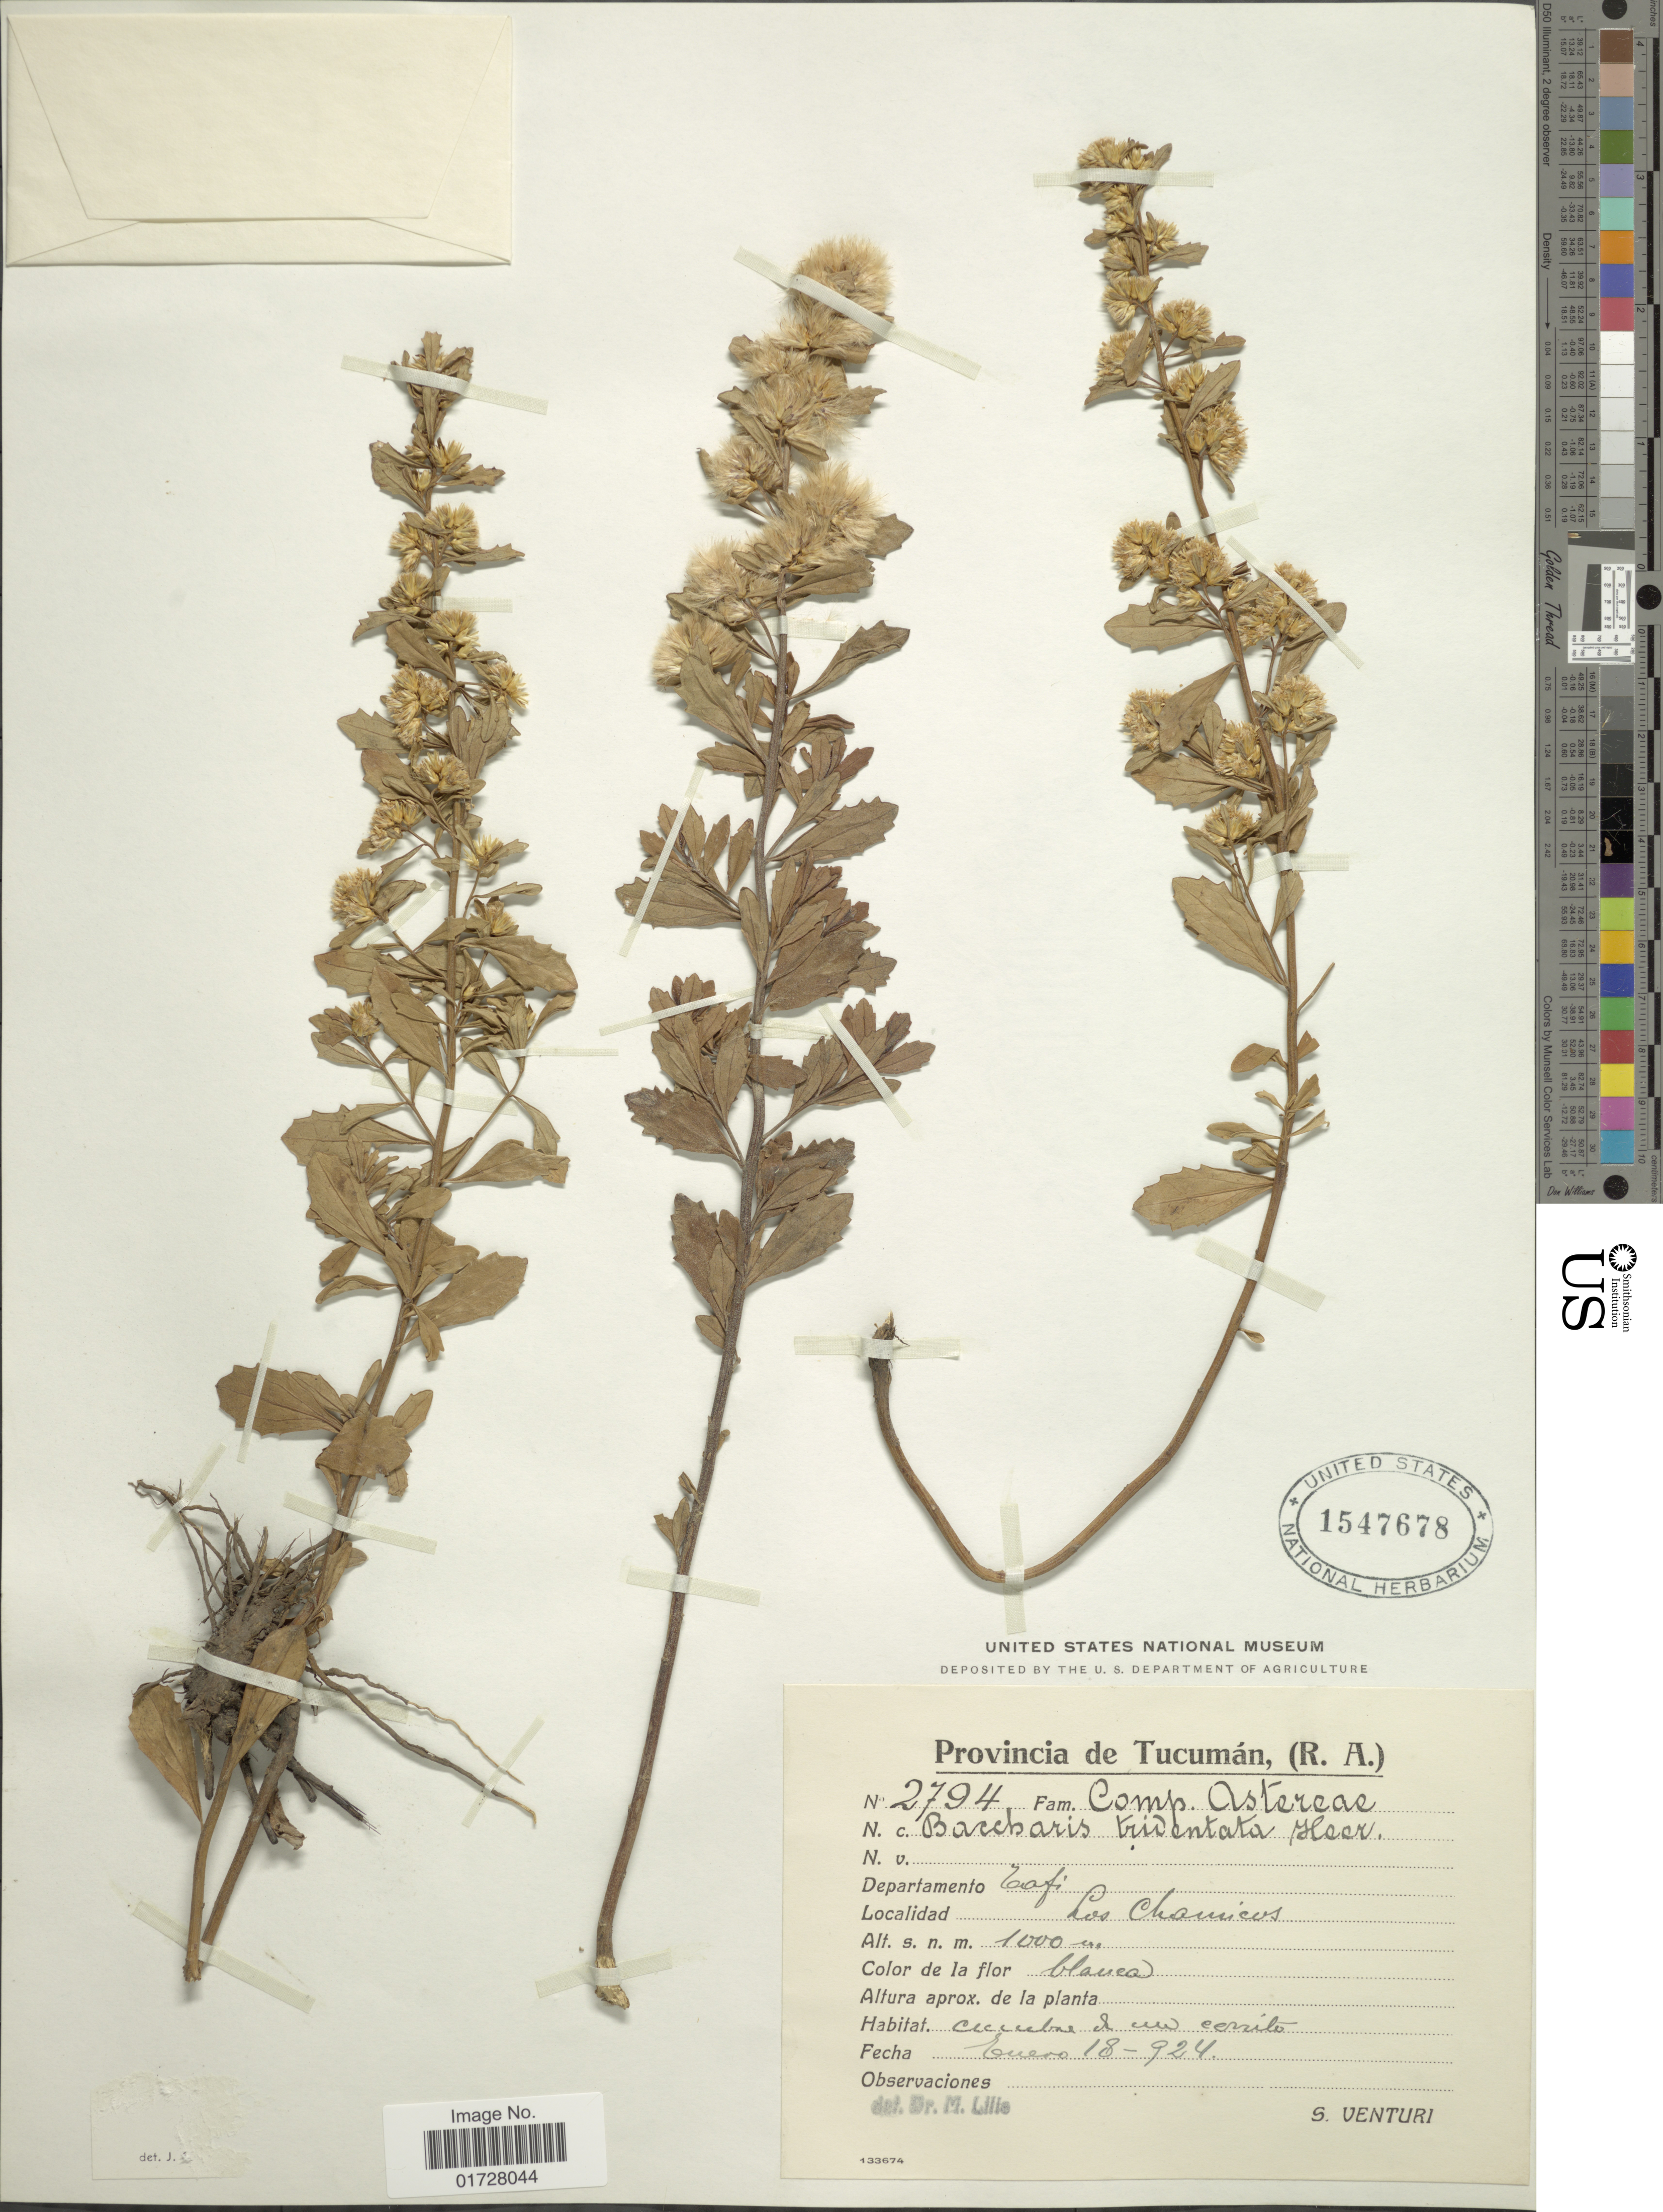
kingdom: Plantae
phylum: Tracheophyta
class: Magnoliopsida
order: Asterales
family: Asteraceae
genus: Baccharis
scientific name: Baccharis sp.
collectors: S. Venturi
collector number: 2794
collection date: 1924-01-18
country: Argentina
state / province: Tucuman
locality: Departamento Tafi, Los Chamicos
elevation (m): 1000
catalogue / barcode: US 1547678